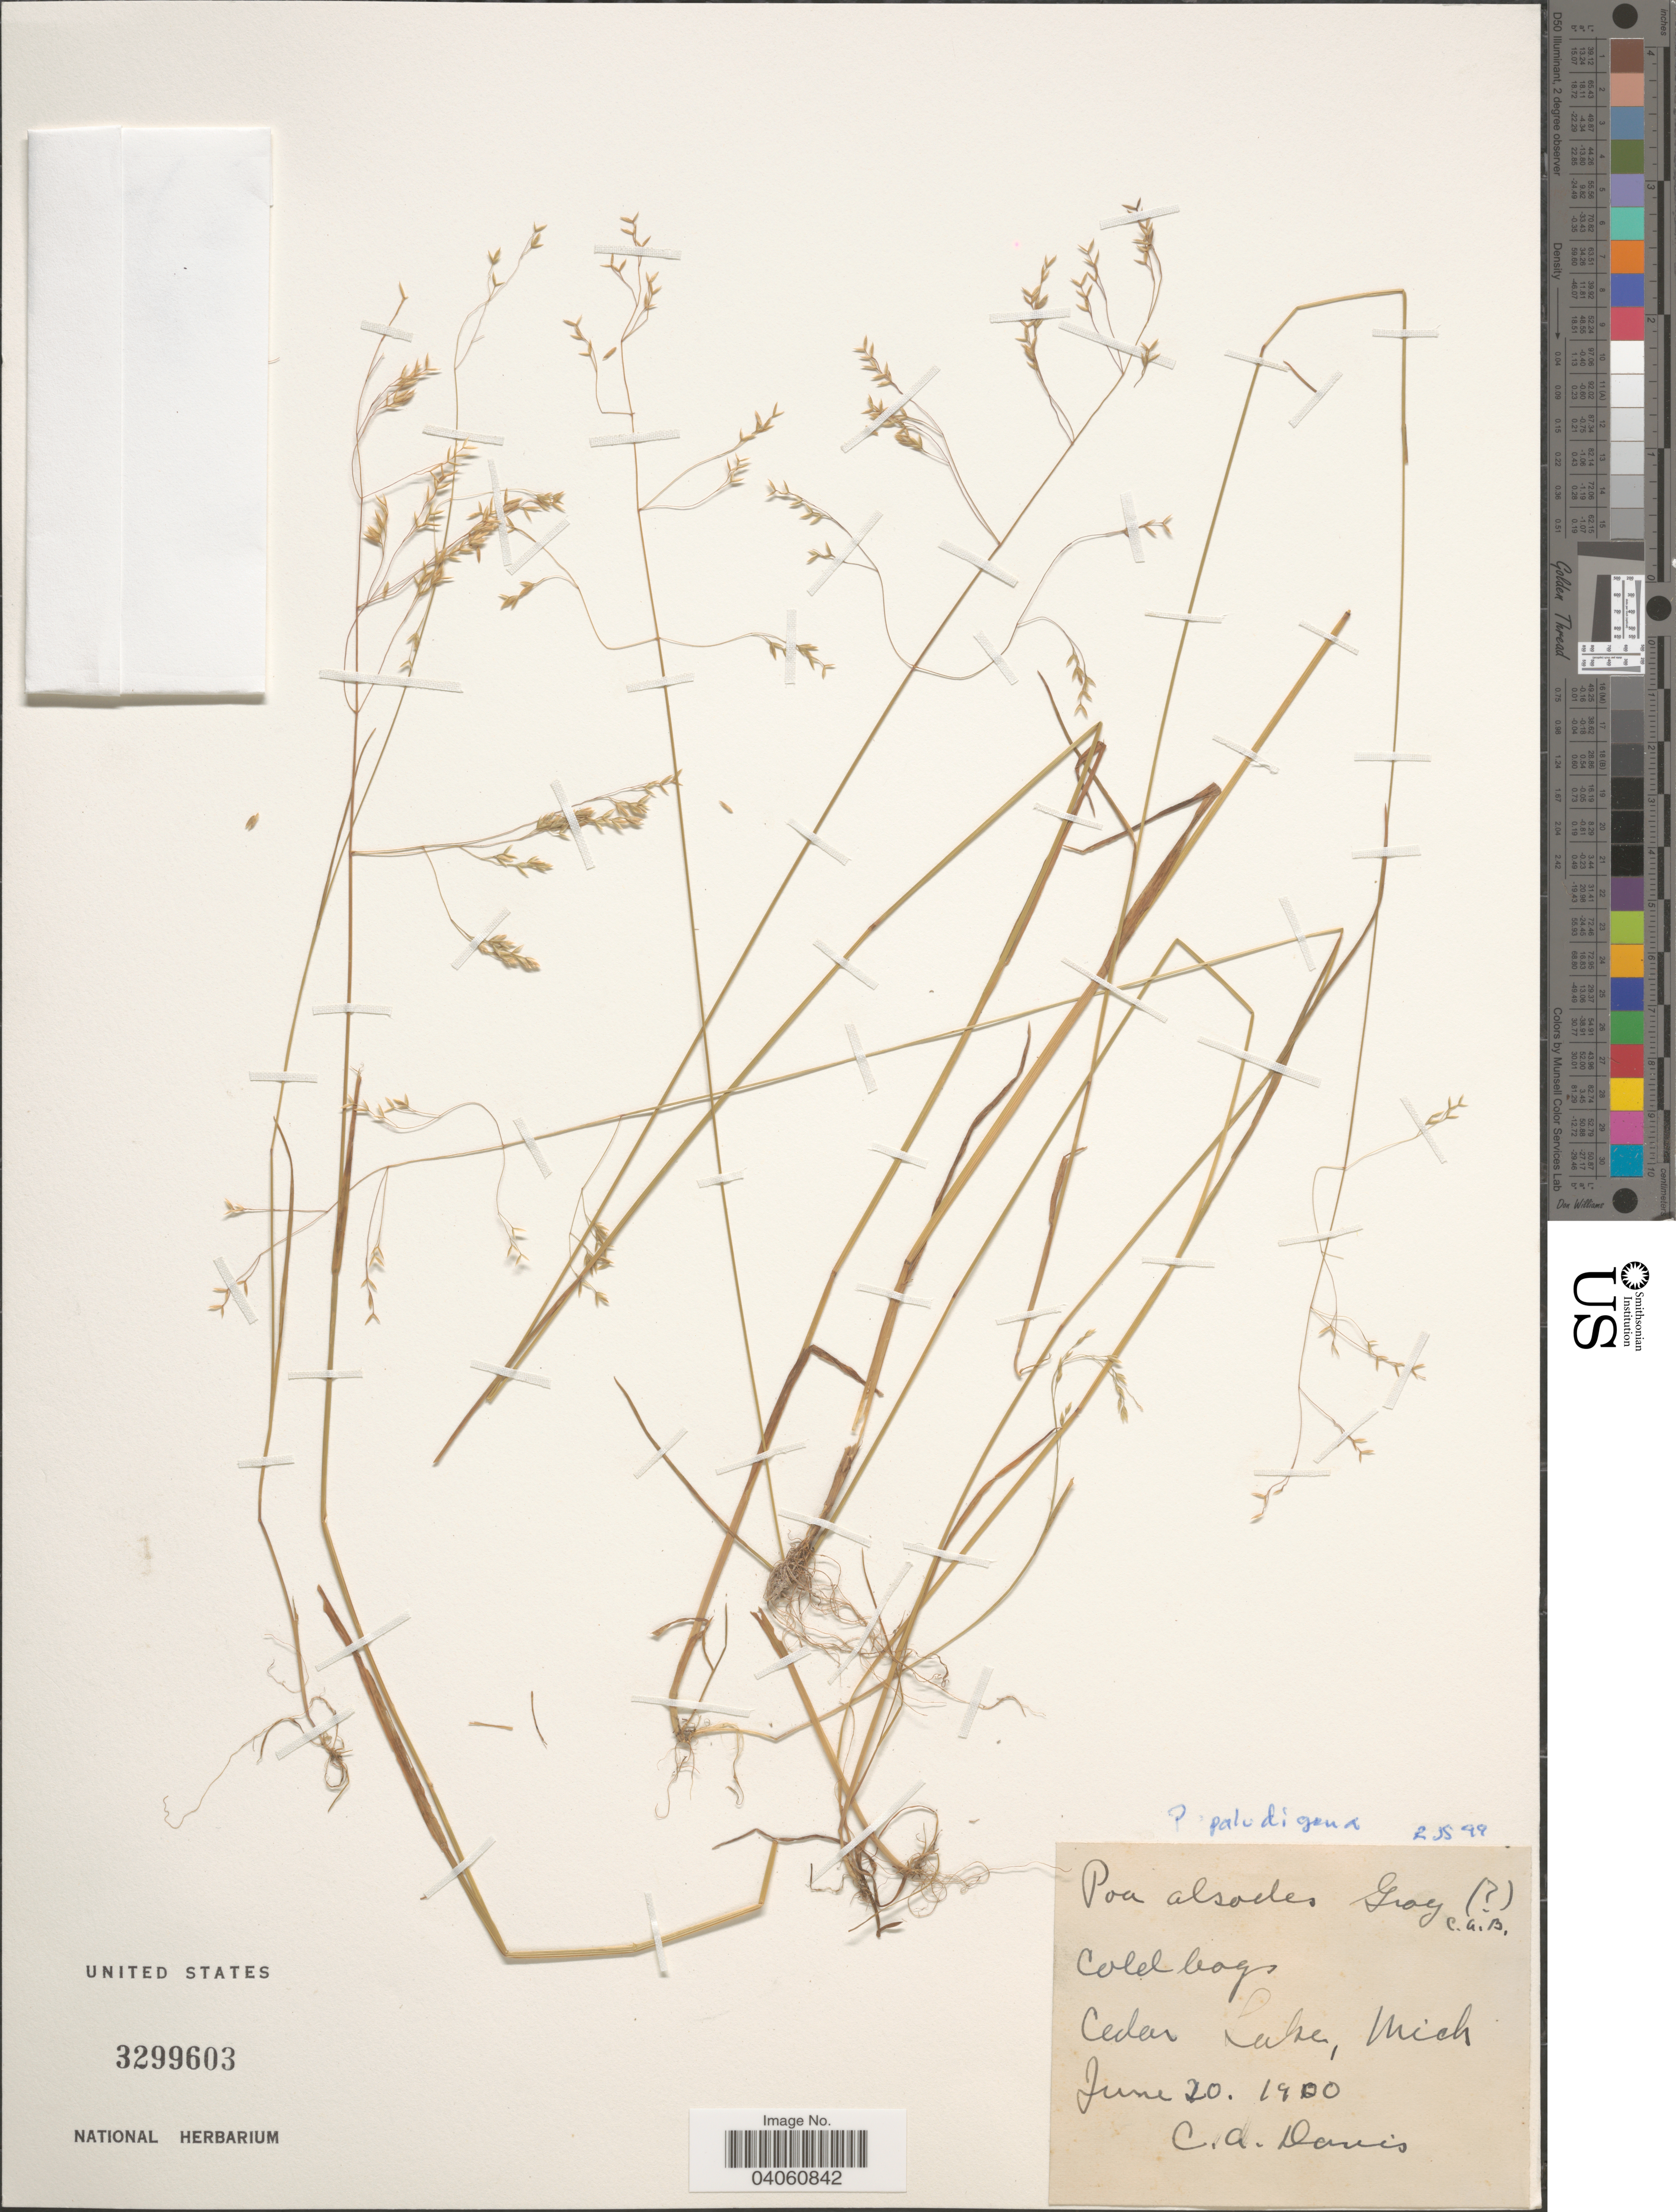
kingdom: Plantae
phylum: Tracheophyta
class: Liliopsida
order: Poales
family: Poaceae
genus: Poa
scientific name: Poa paludigena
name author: Fernald & Wiegand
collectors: C. Davis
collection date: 1900-06-20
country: United States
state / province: Michigan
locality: Cedar Lake.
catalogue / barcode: US 3299603